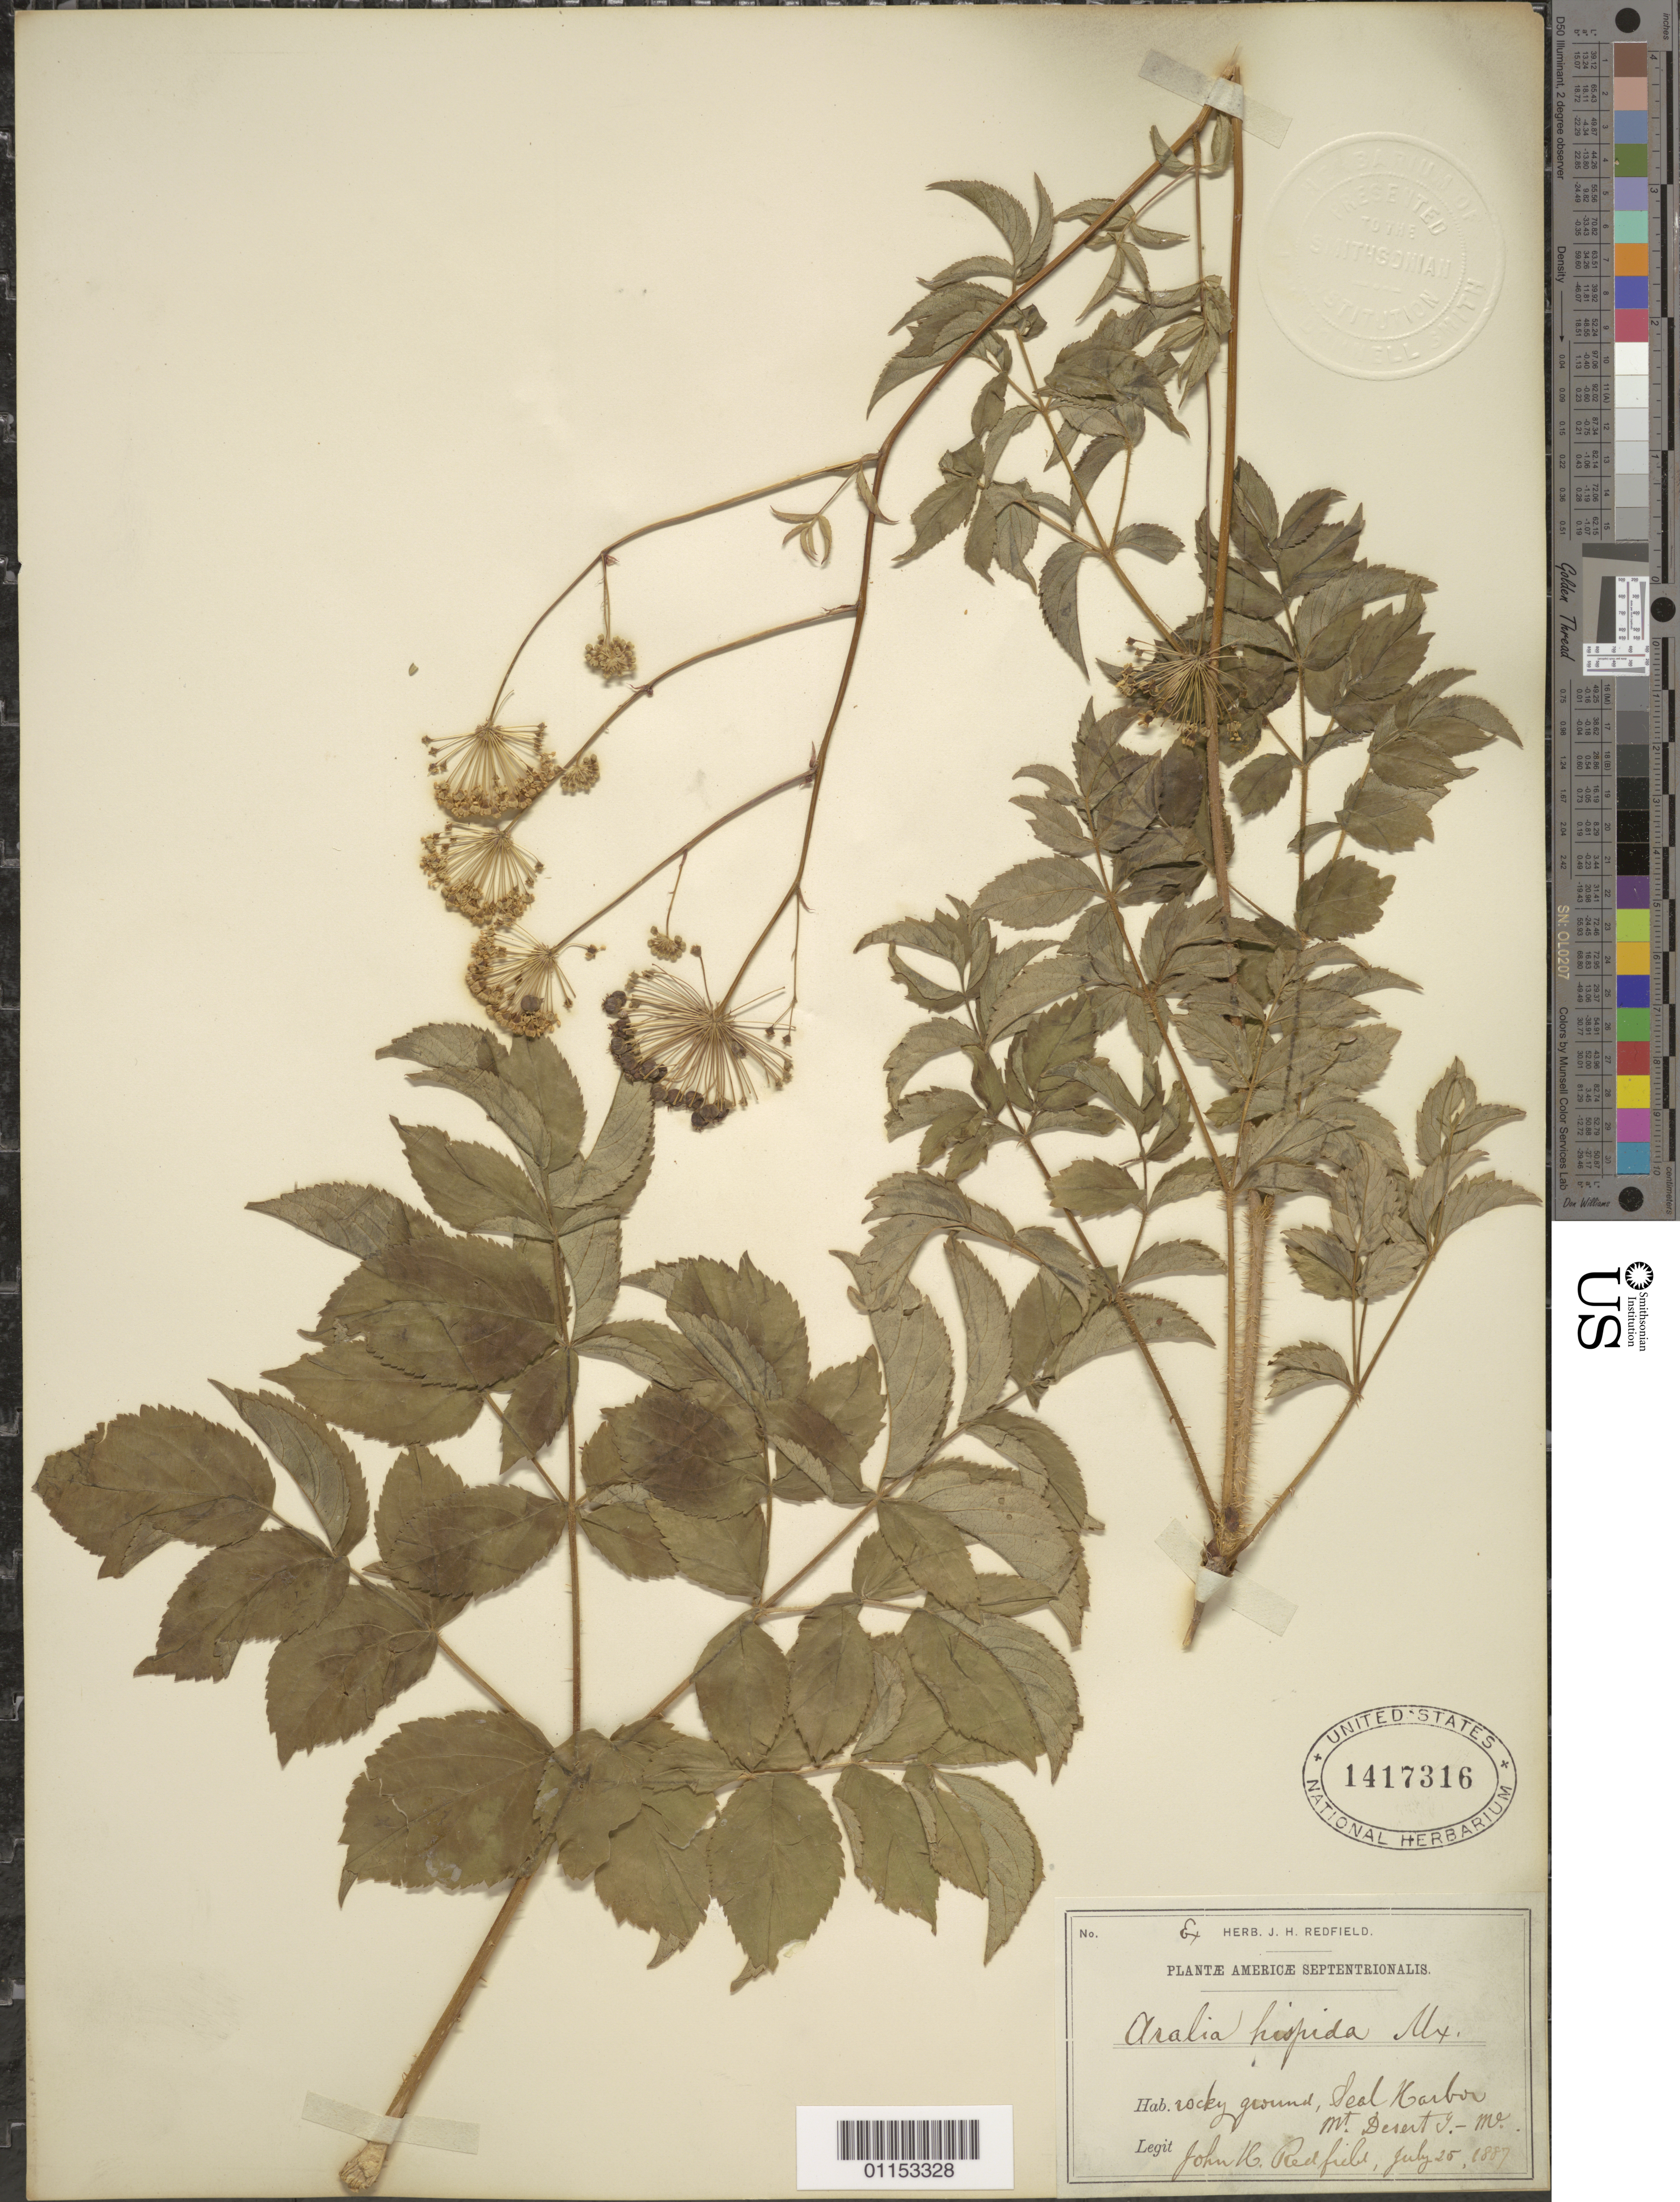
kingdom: Plantae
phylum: Tracheophyta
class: Magnoliopsida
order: Apiales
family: Araliaceae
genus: Aralia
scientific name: Aralia hispida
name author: Vent.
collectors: J. Redfield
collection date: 1887-07-25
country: United States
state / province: Maine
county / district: Hancock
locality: Mount Desert Island.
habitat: Rocky ground.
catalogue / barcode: US 1417316